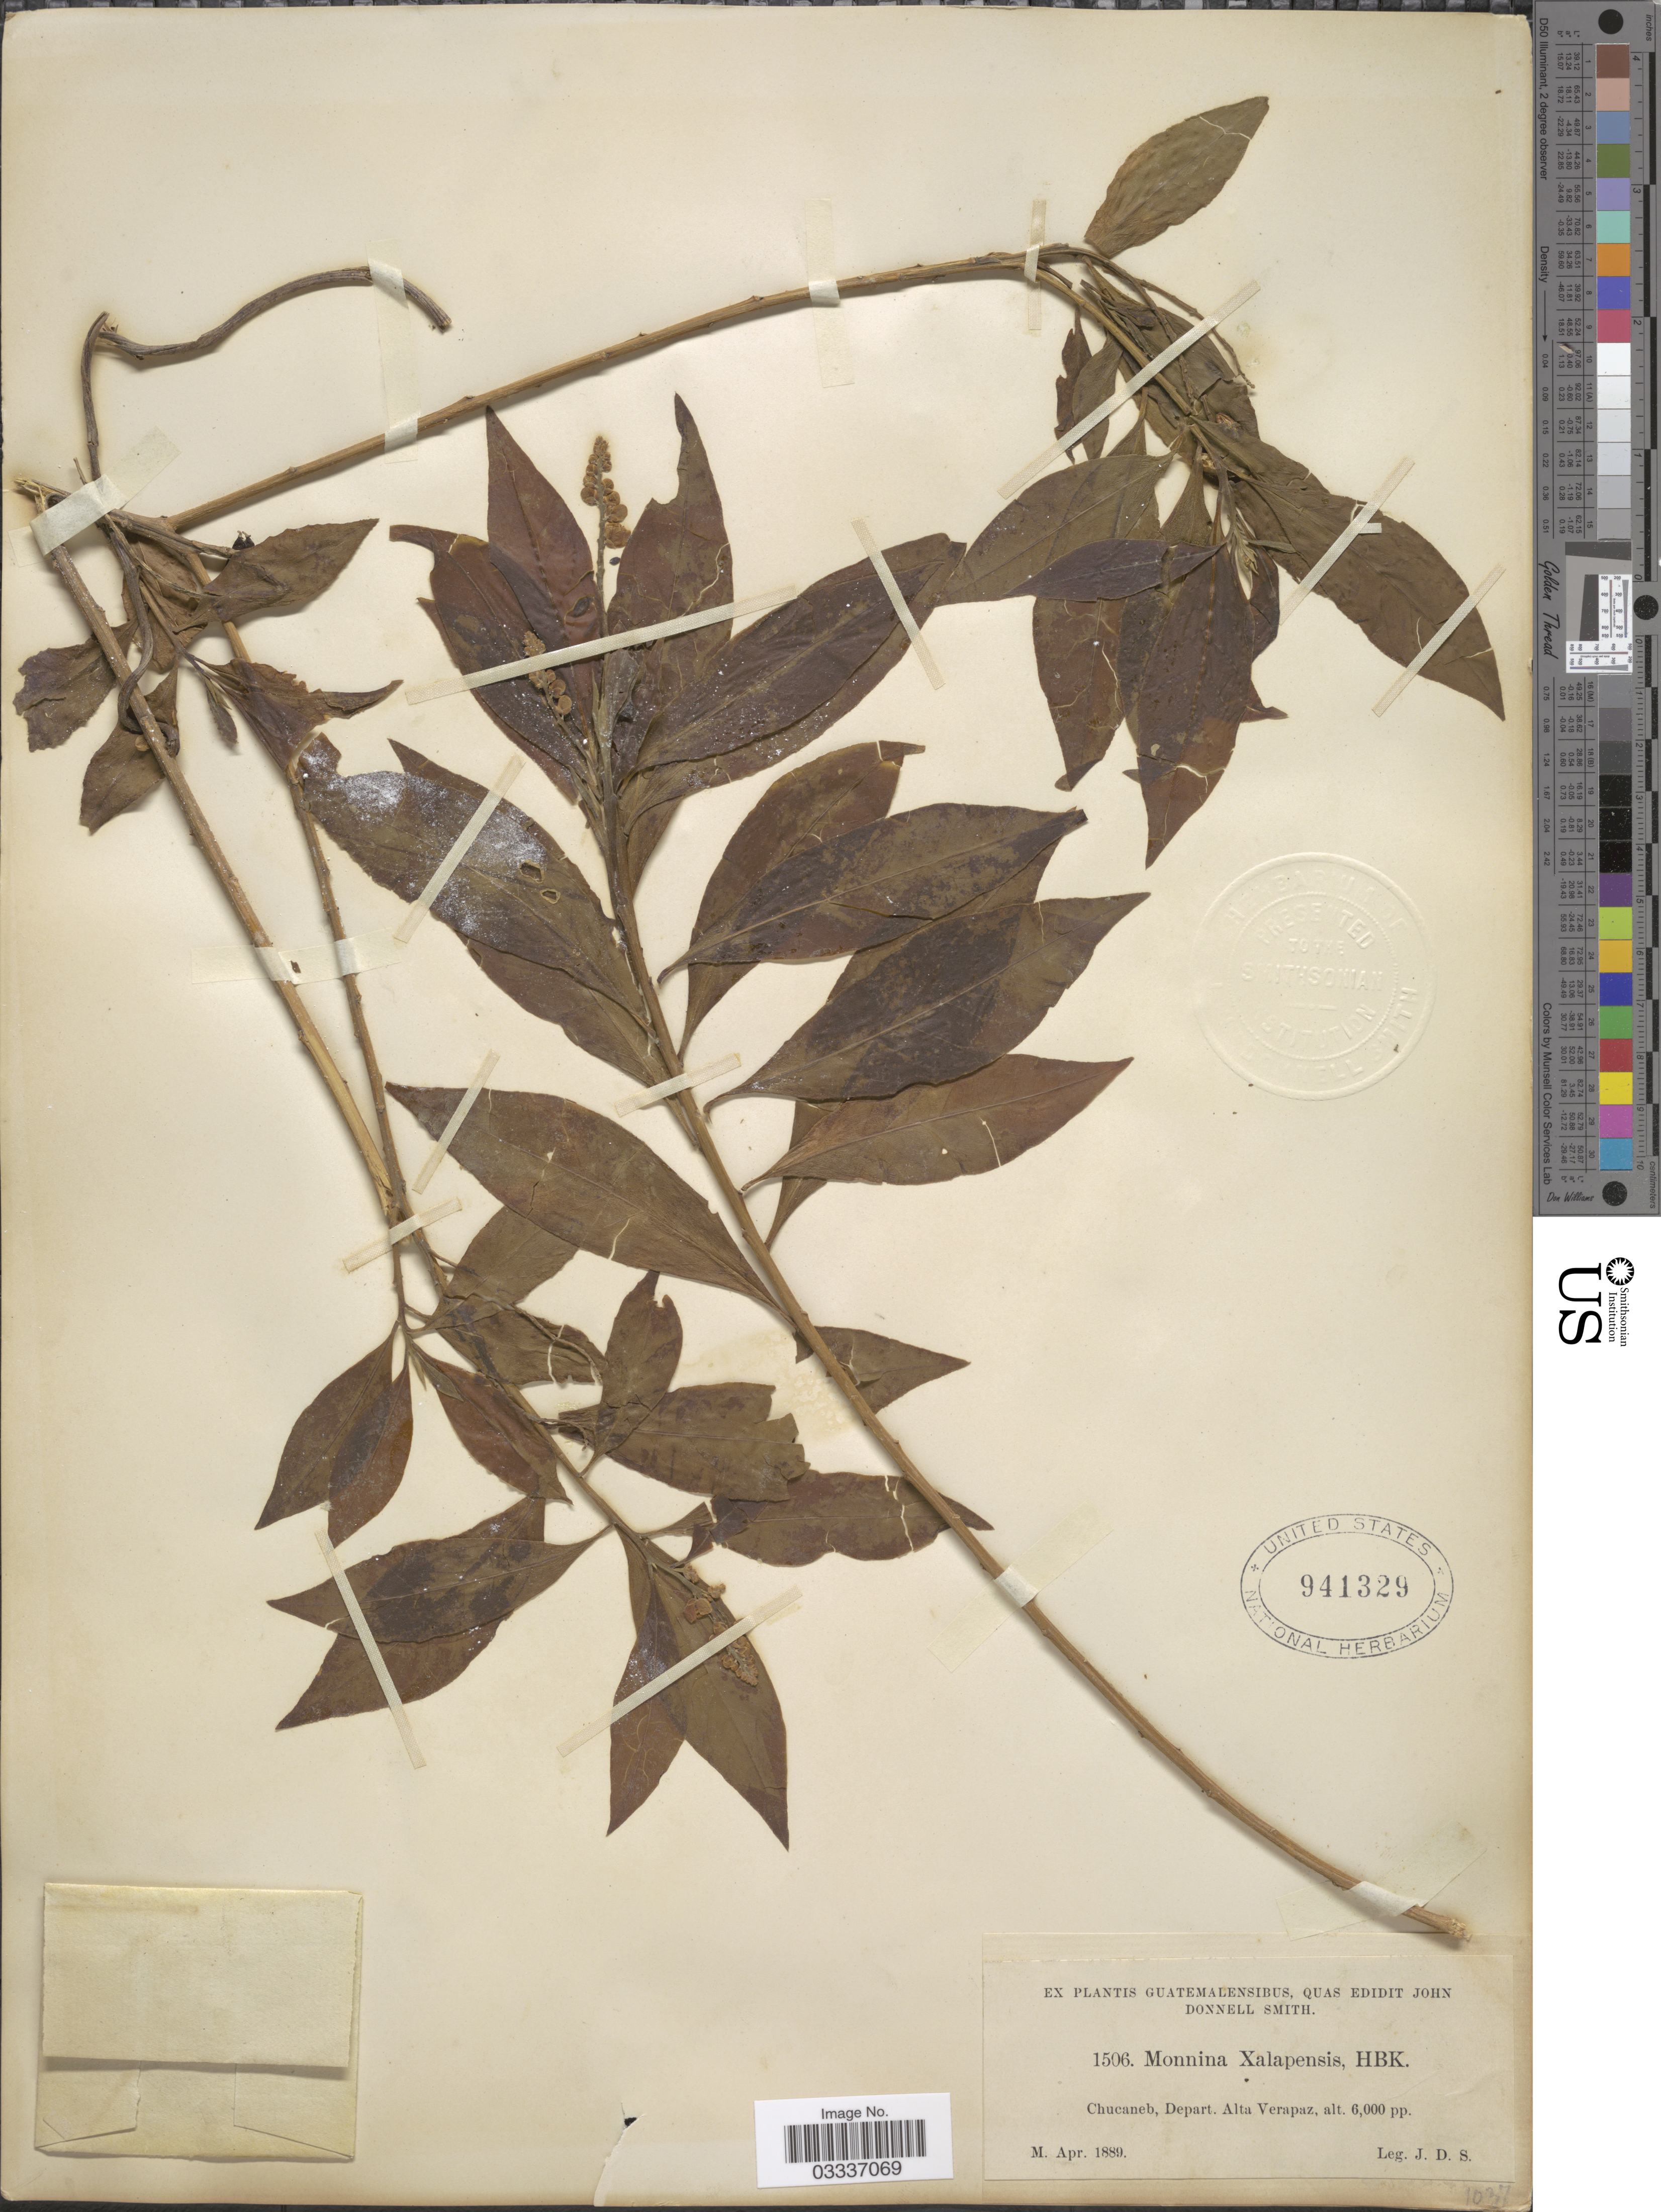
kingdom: Plantae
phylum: Tracheophyta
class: Magnoliopsida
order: Fabales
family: Polygalaceae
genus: Monnina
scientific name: Monnina xalapensis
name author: Kunth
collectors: J. Donnell Smith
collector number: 1506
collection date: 1889-04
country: Guatemala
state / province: Alta Verapaz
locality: Chucaneb, Depart. Alta Verapaz.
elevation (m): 1829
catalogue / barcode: US 941329